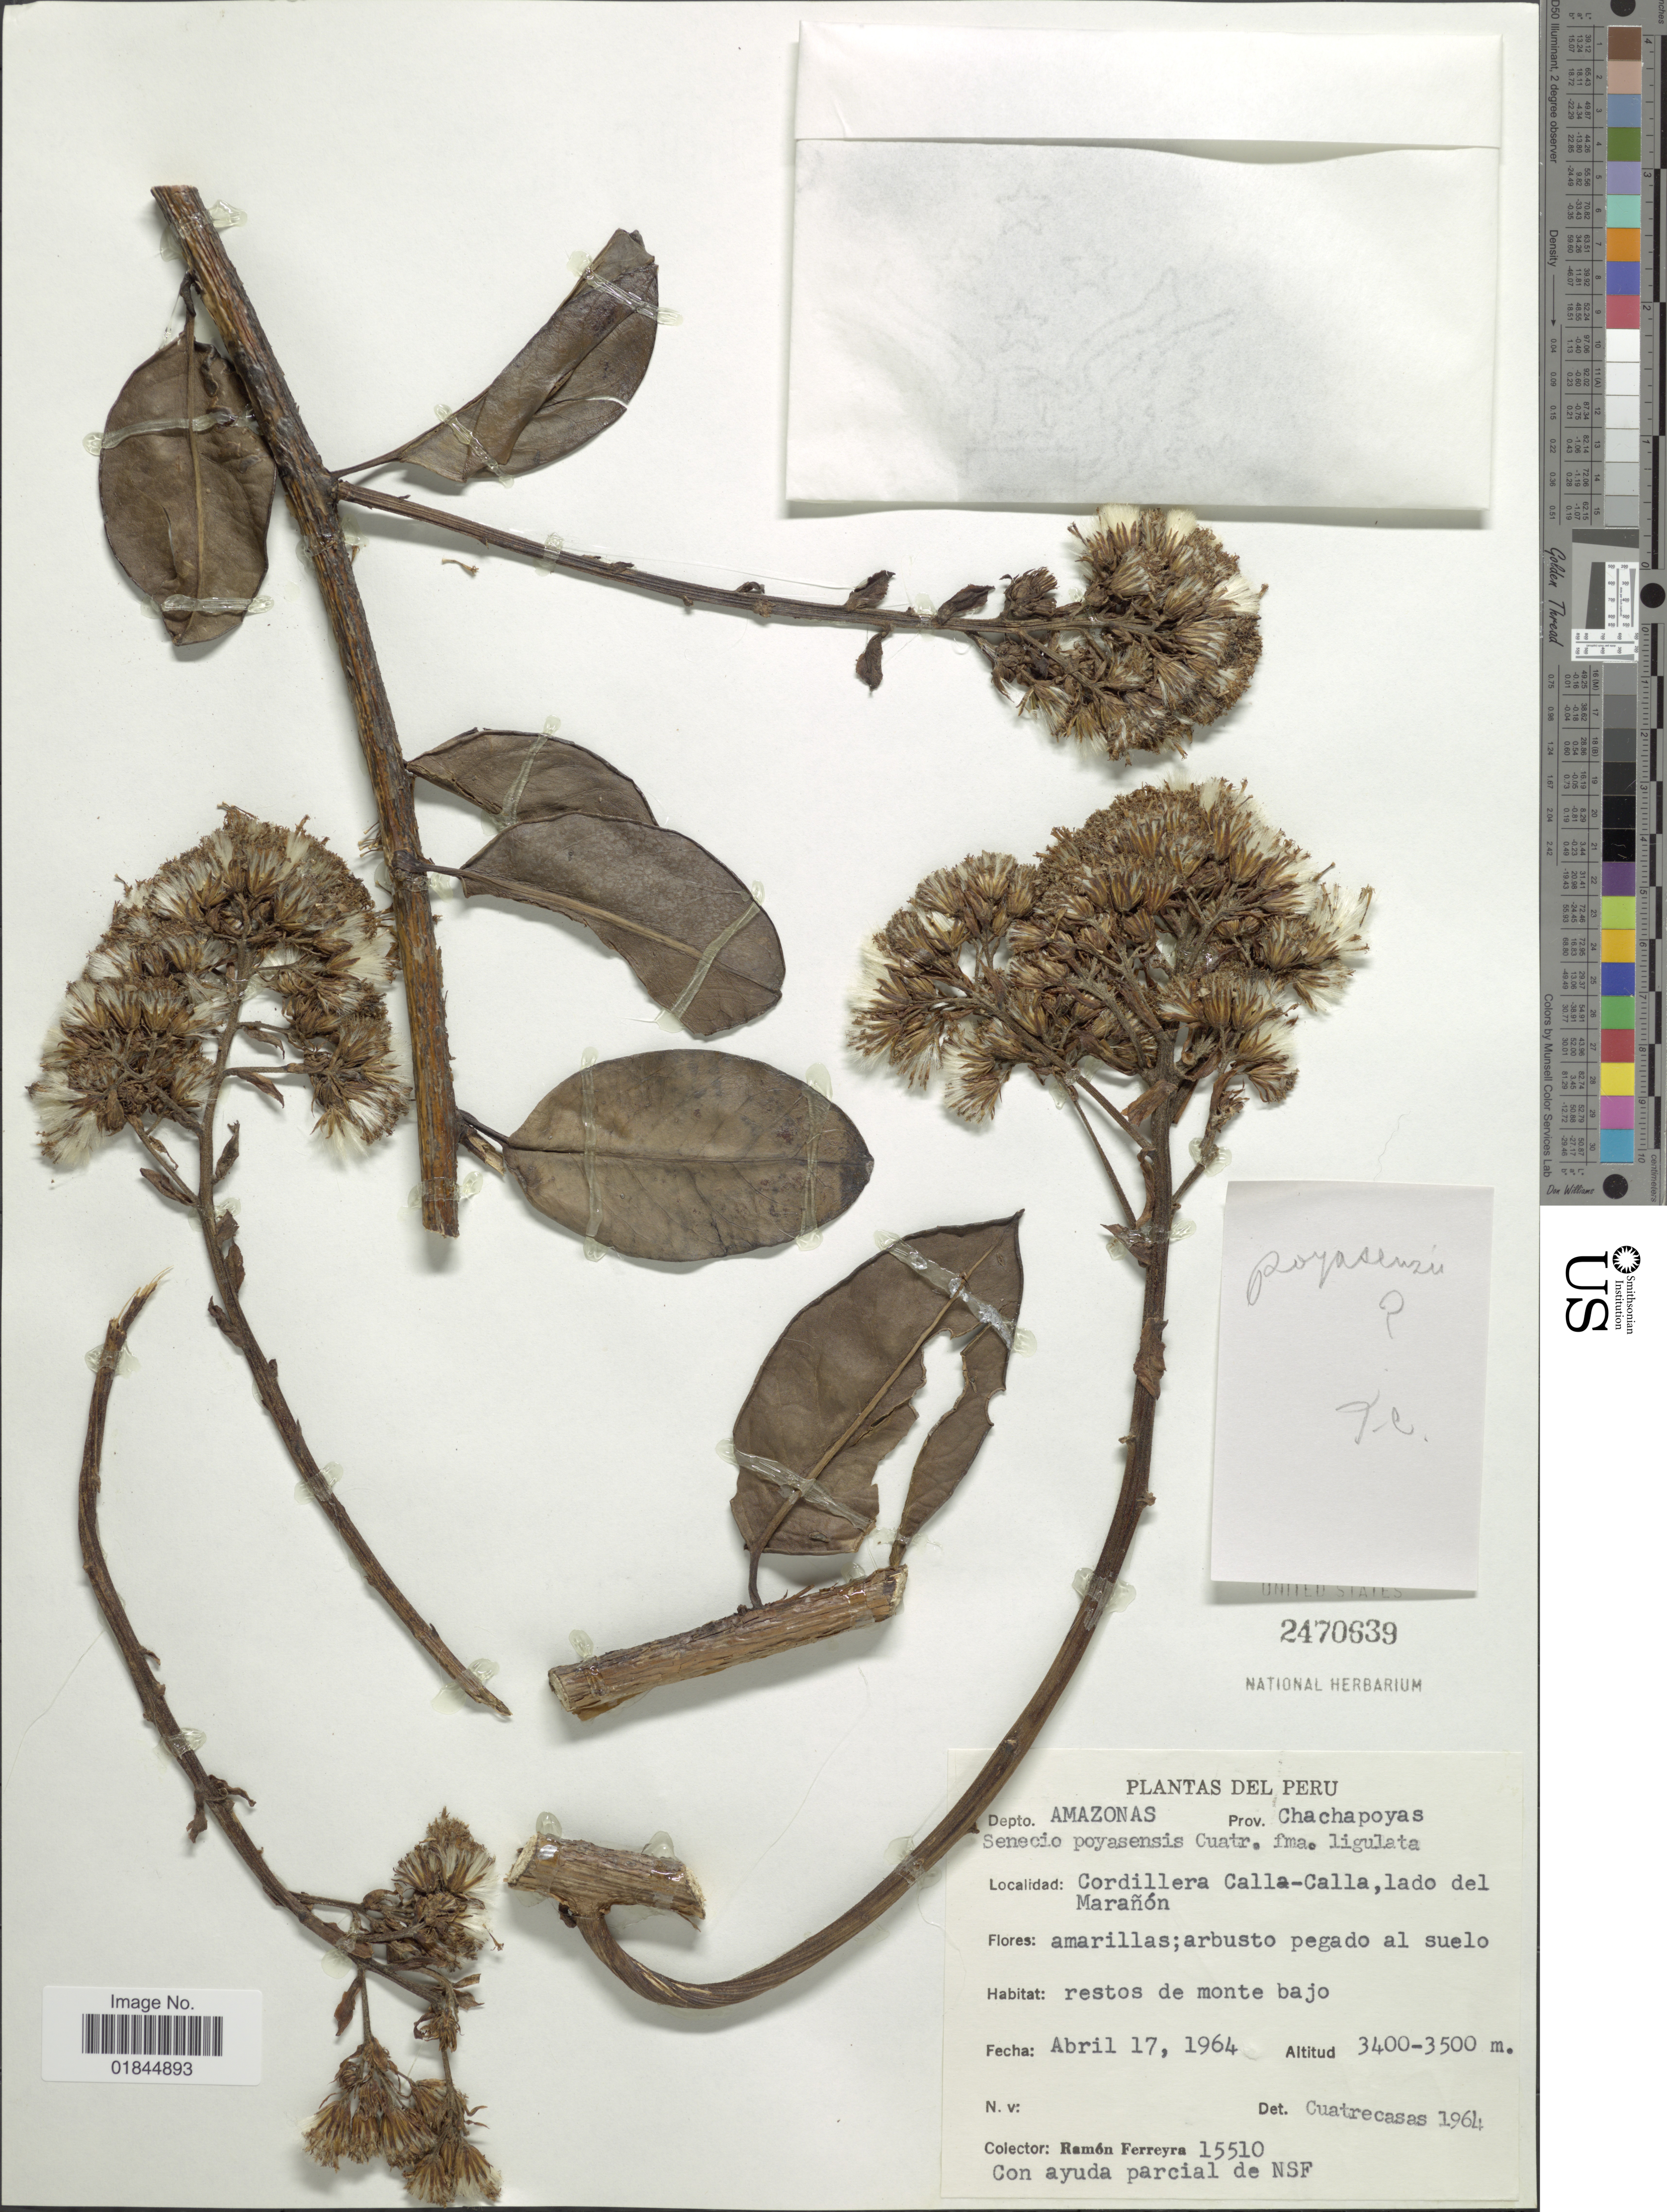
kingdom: Plantae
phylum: Tracheophyta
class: Magnoliopsida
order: Asterales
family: Asteraceae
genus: Pentacalia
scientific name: Pentacalia poyasensis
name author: (Cuatrec.) Cuatrec.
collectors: R. A. Ferreyra & et al.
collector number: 15510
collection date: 1964-04-17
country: Peru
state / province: Amazonas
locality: Depto. Amazonas. Prov. Chachapoyas. Cordillera Calla-Calla, lado del Marañon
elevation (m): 3400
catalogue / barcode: US 2470639